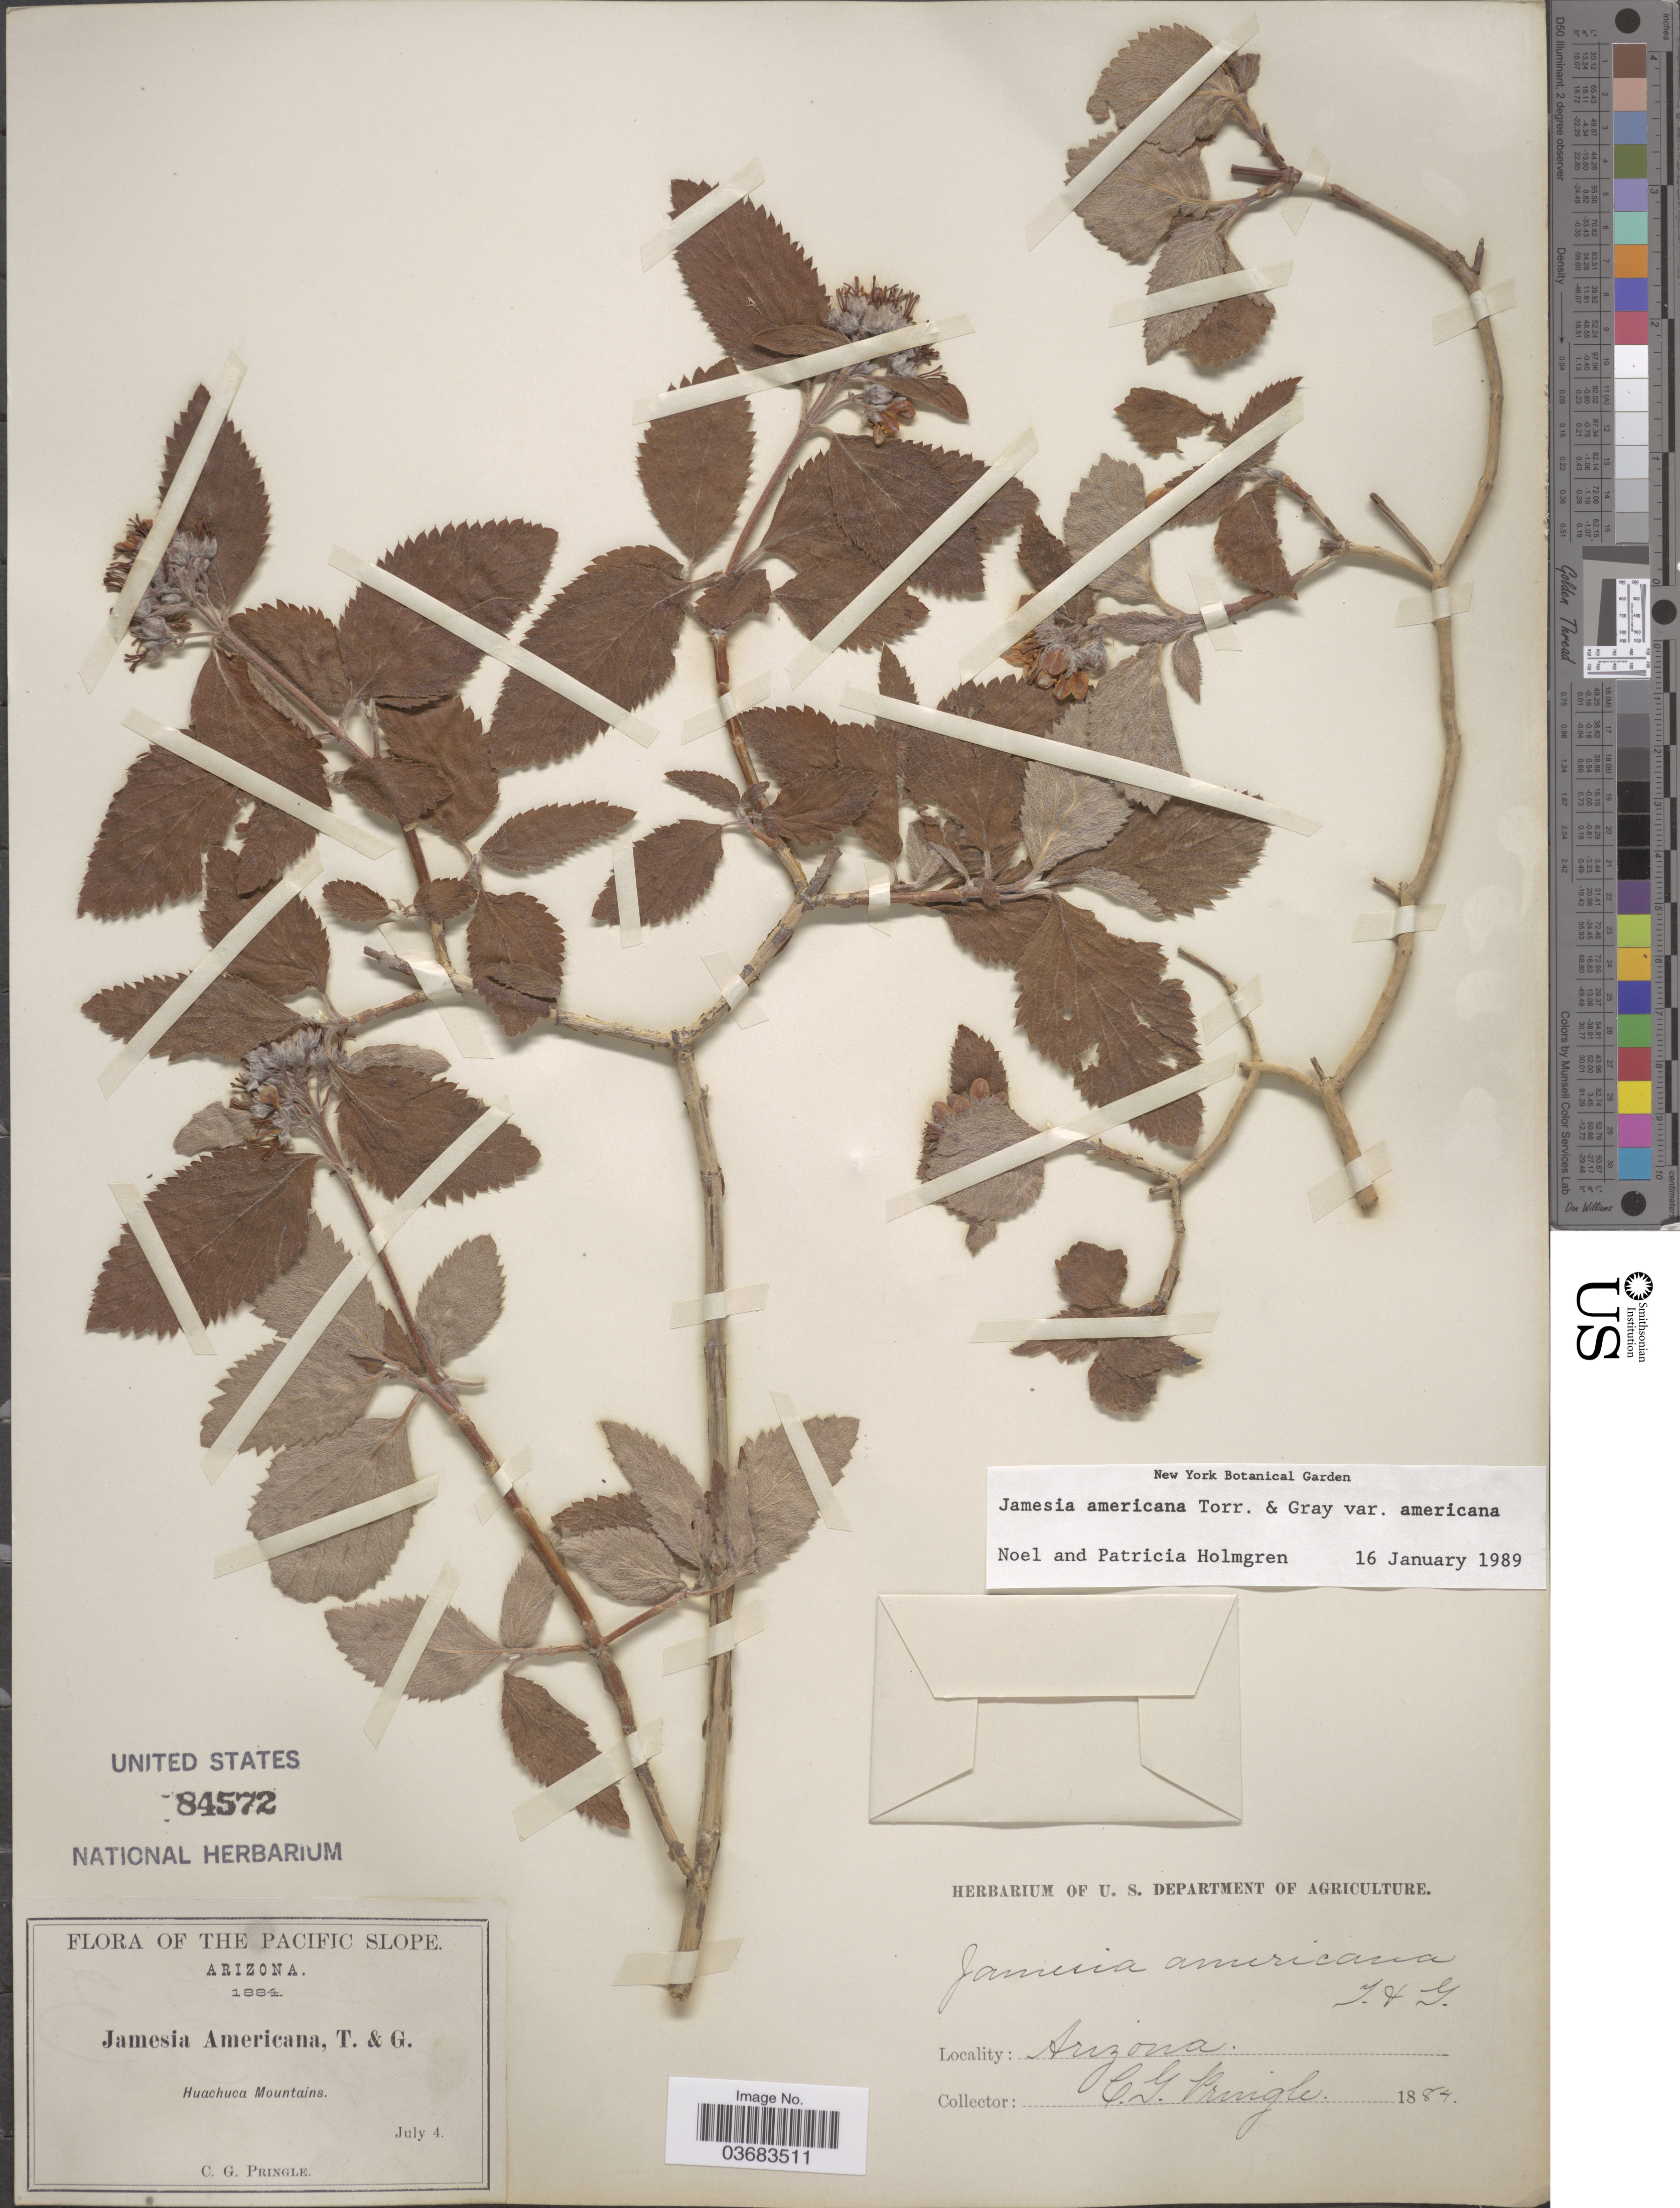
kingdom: Plantae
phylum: Tracheophyta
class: Magnoliopsida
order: Cornales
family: Hydrangeaceae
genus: Edwinia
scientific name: Edwinia americana var. americana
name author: (Torr. & A. Gray) A. Heller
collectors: C. G. Pringle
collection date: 1884-07-04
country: United States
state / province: Arizona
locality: The Pacific Slope. Huachuca Mountains.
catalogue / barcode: US 84572